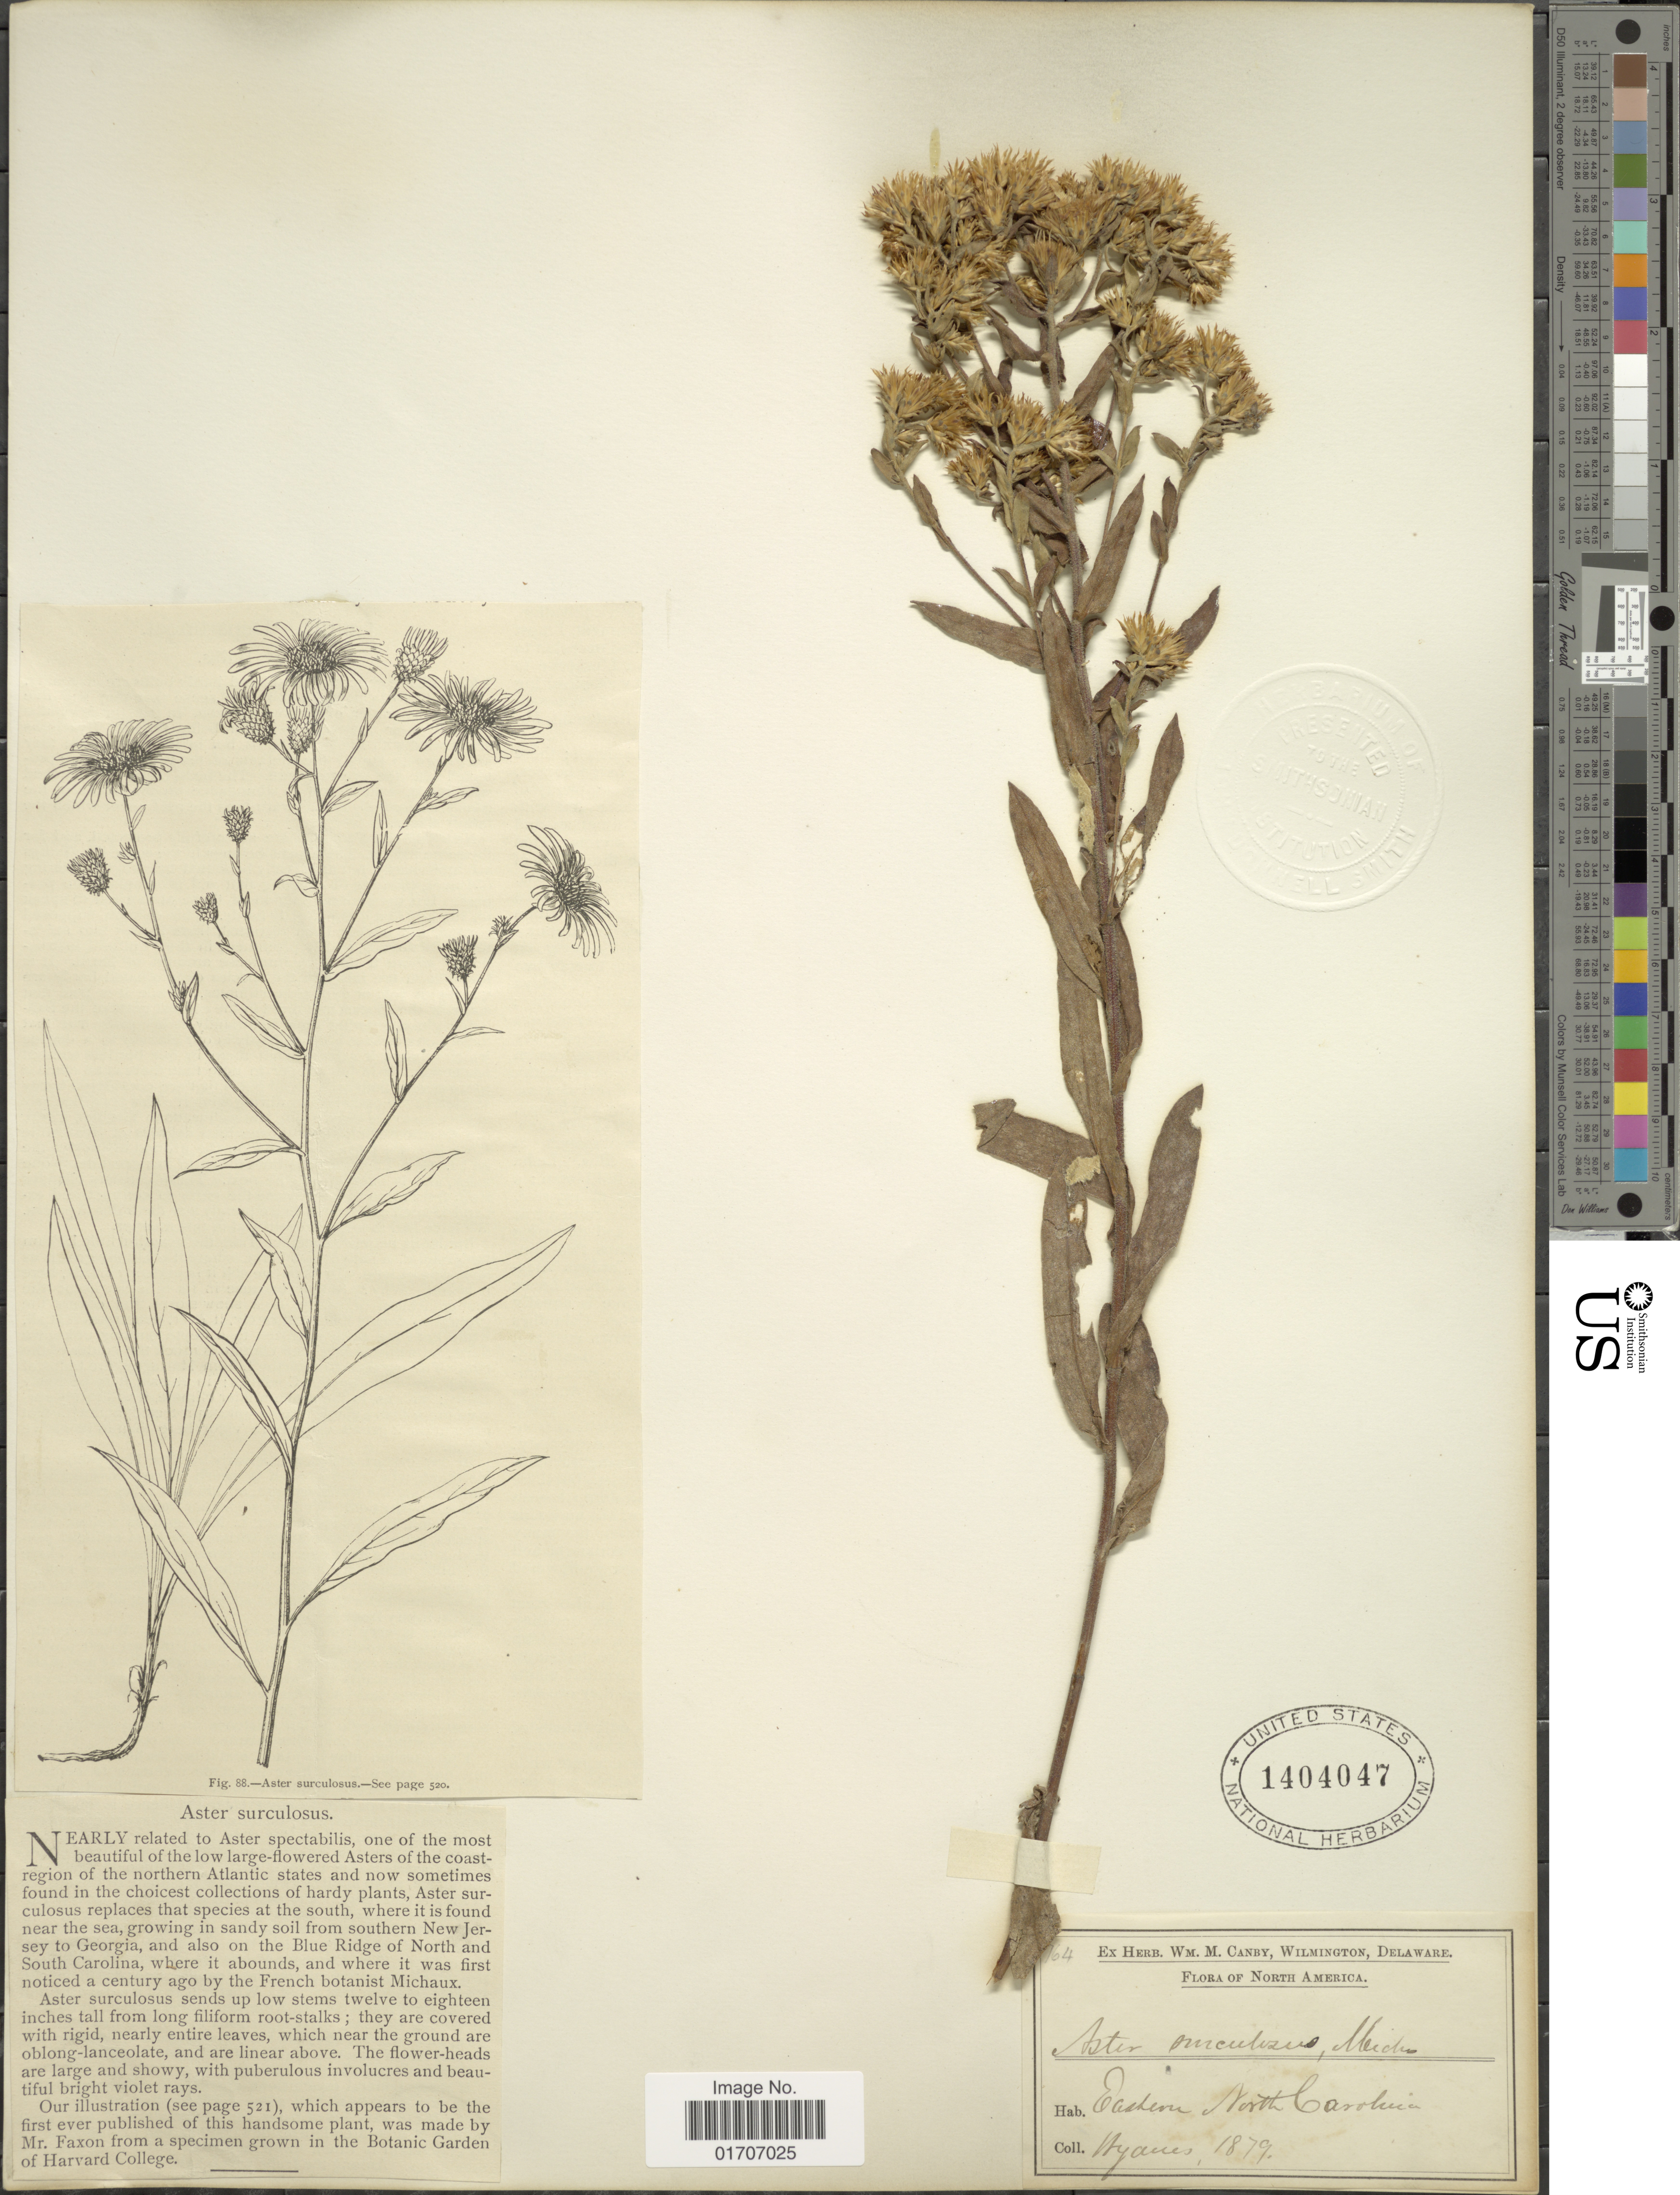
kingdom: Plantae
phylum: Tracheophyta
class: Magnoliopsida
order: Asterales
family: Asteraceae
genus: Eurybia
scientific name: Eurybia surculosa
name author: (Michx.) G.L. Nesom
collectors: Hyanes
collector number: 164*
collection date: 1879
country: United States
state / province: North Carolina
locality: Eastern North Carolina.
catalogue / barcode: US 1404047